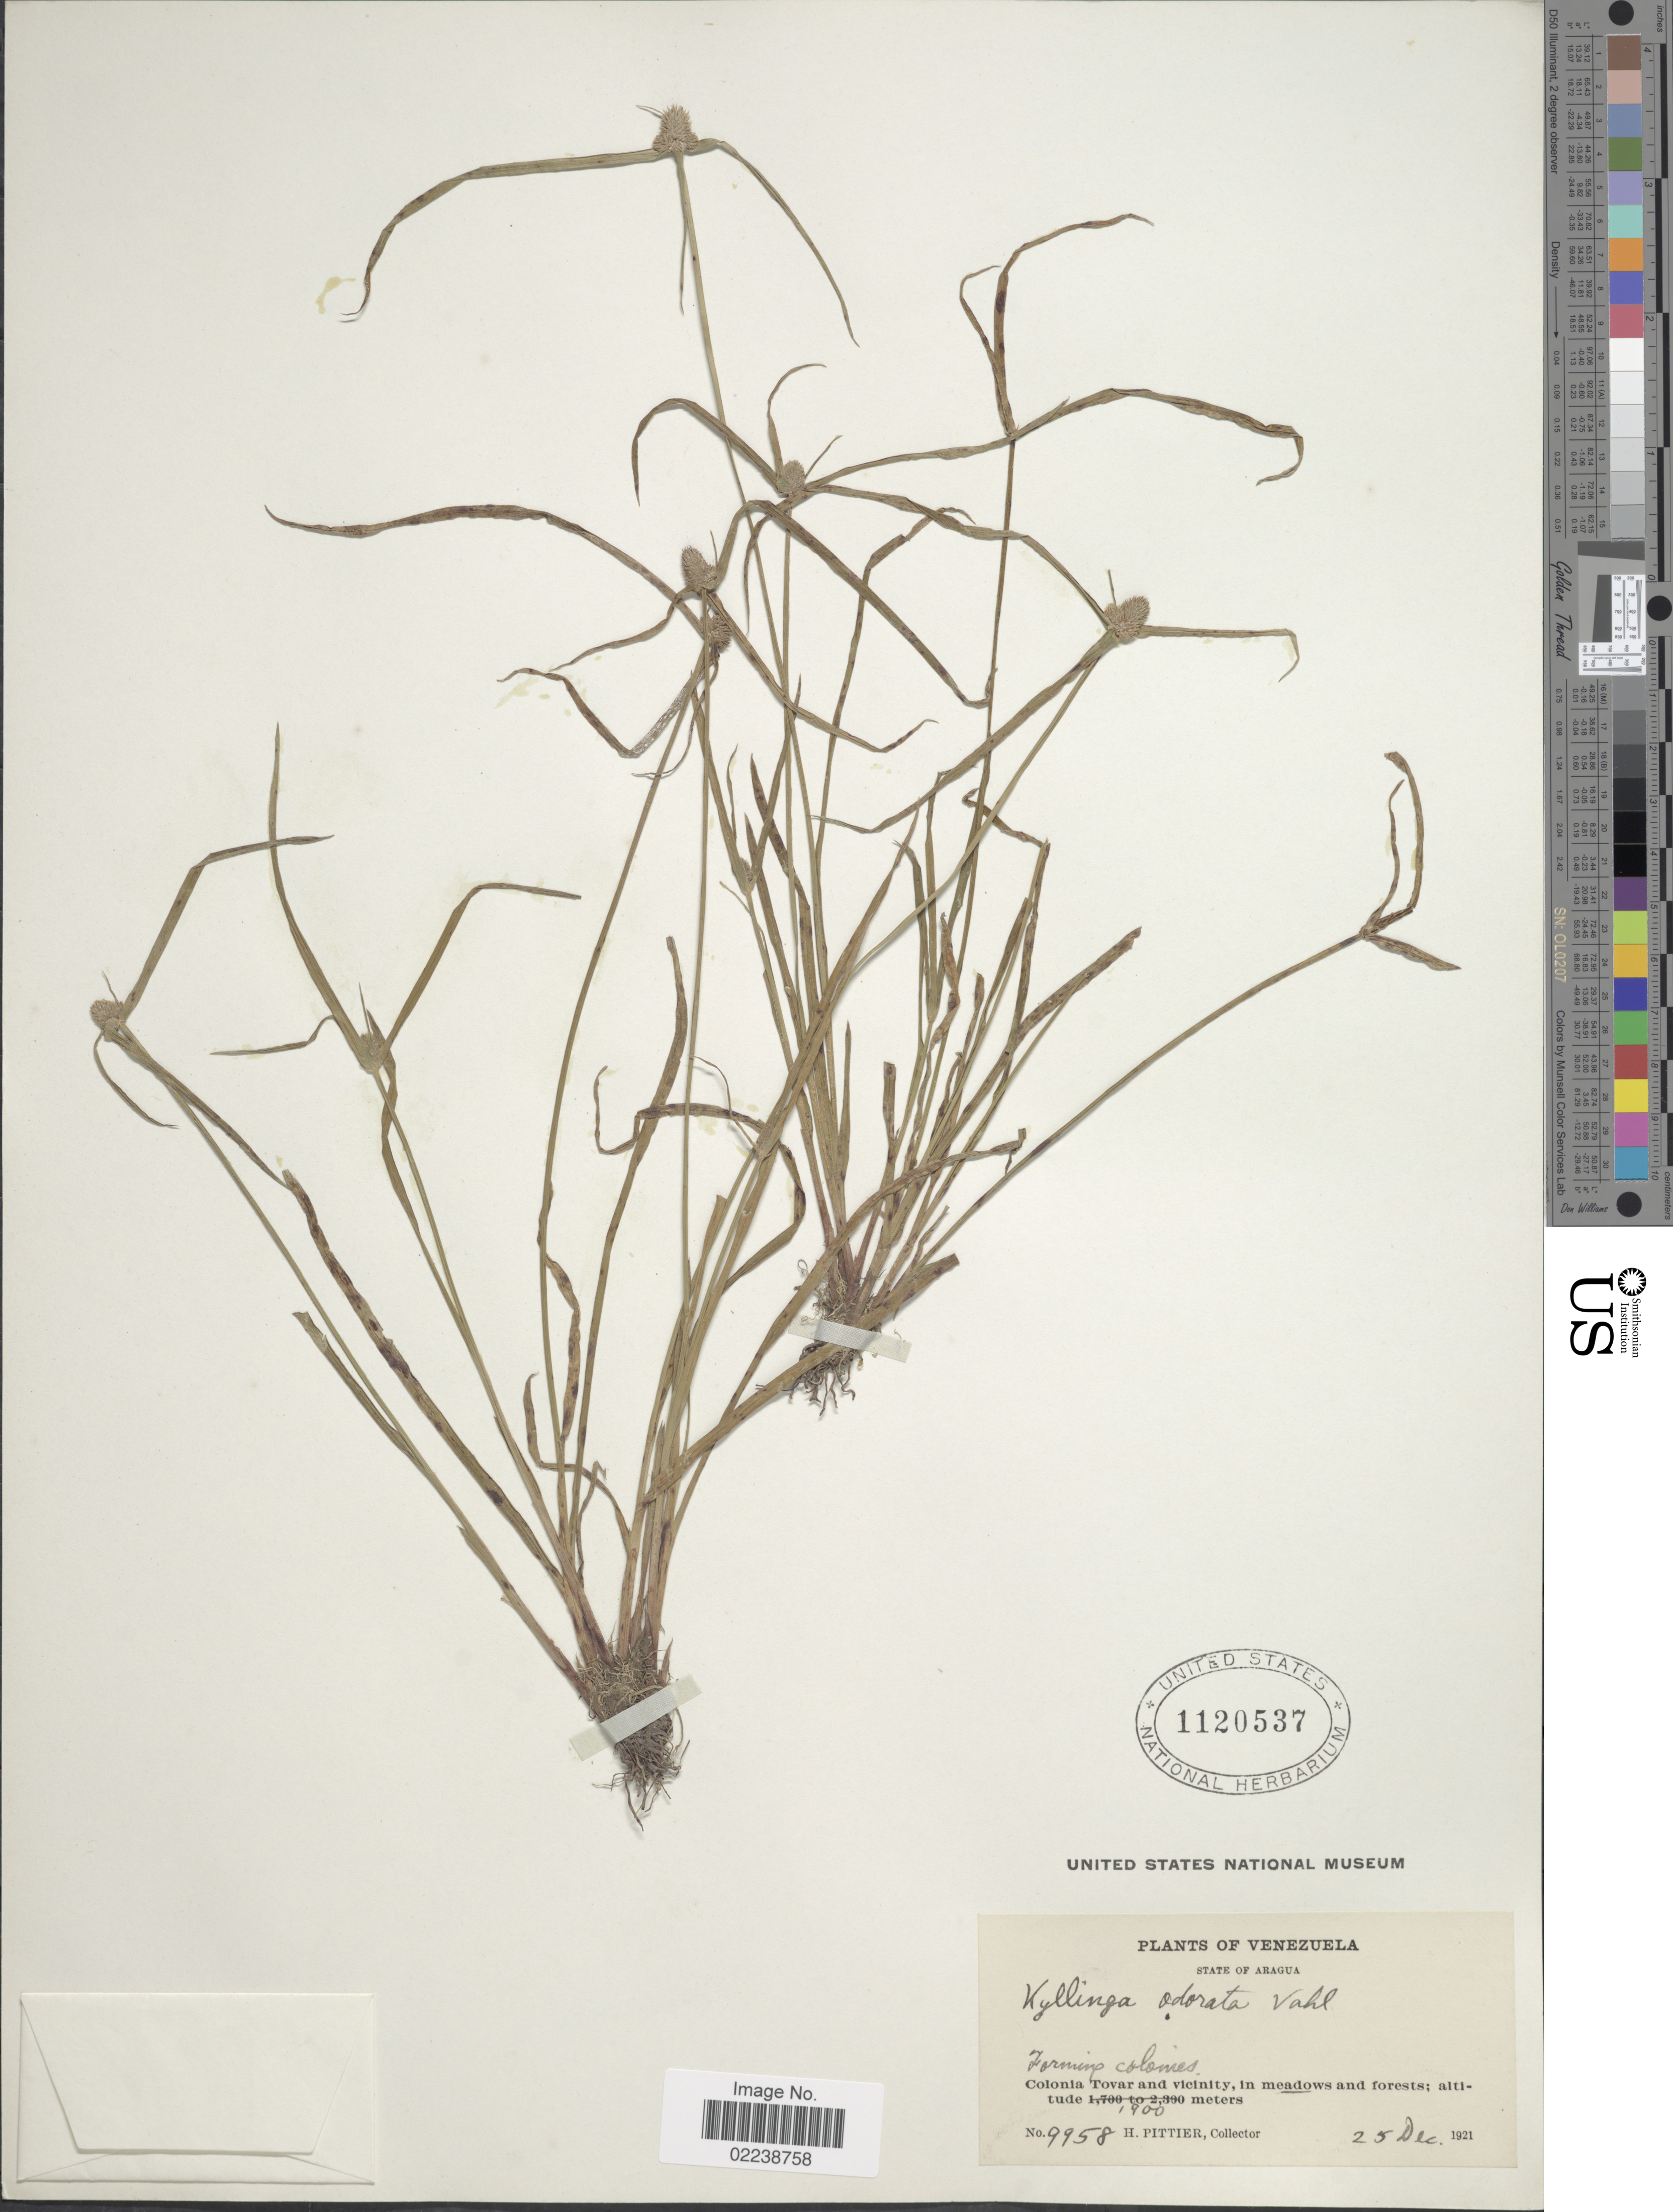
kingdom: Plantae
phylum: Tracheophyta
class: Liliopsida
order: Poales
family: Cyperaceae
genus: Cyperus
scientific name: Cyperus hortensis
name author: (Salzm. ex Steud.) Dorr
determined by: Strong, Mark T., (BOT), Smithsonian Institution - National Museum of Natural History (UNITED STATES)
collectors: H. F. Pittier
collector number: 9958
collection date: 1921-12-25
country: Venezuela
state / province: Aragua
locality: Colonia Tovar and vicinity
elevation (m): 1900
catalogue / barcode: US 1120537